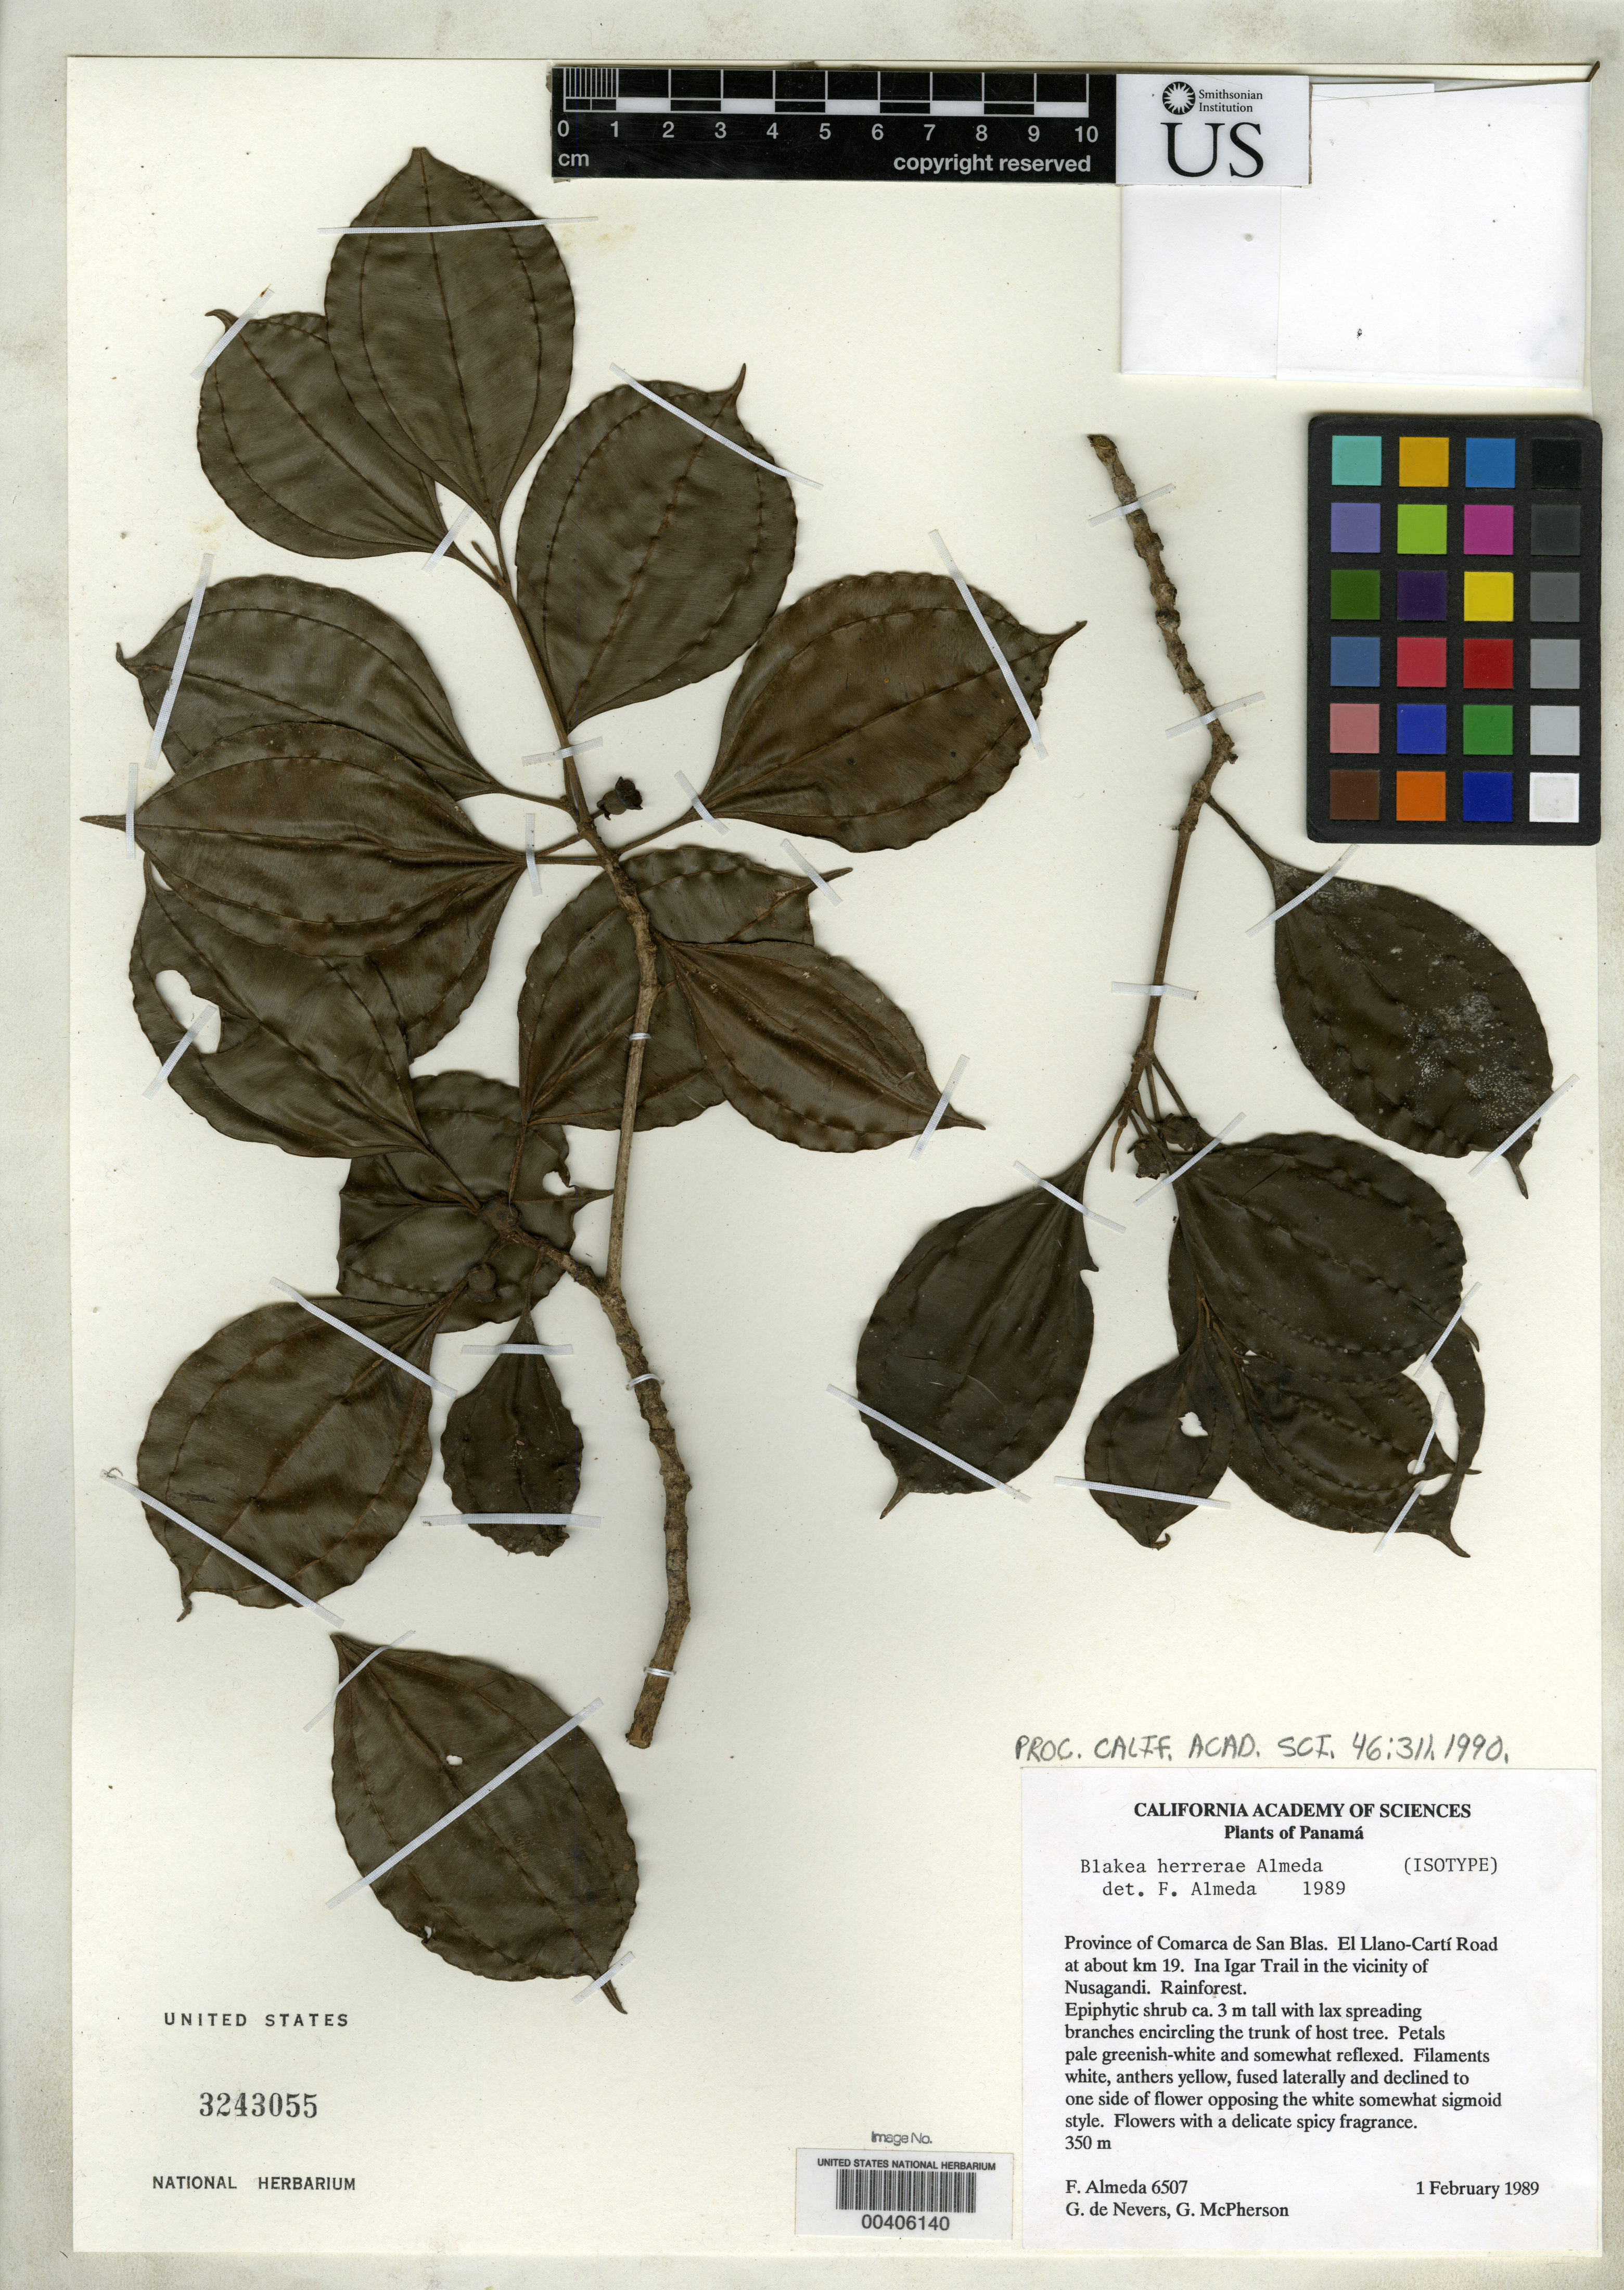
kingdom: Plantae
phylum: Tracheophyta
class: Magnoliopsida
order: Myrtales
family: Melastomataceae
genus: Blakea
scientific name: Blakea herrerae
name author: Almeda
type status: Isotype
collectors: F. Almeda, G. C. de Nevers & G. D. McPherson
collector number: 6507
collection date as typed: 01 Feb 1989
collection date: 1989-02-01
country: Panama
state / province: Kuna Yala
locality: El Llano-Carti road at about km 19, Ina Igar Trail in vicinity of Nusagandi.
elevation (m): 350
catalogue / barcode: US 3243055